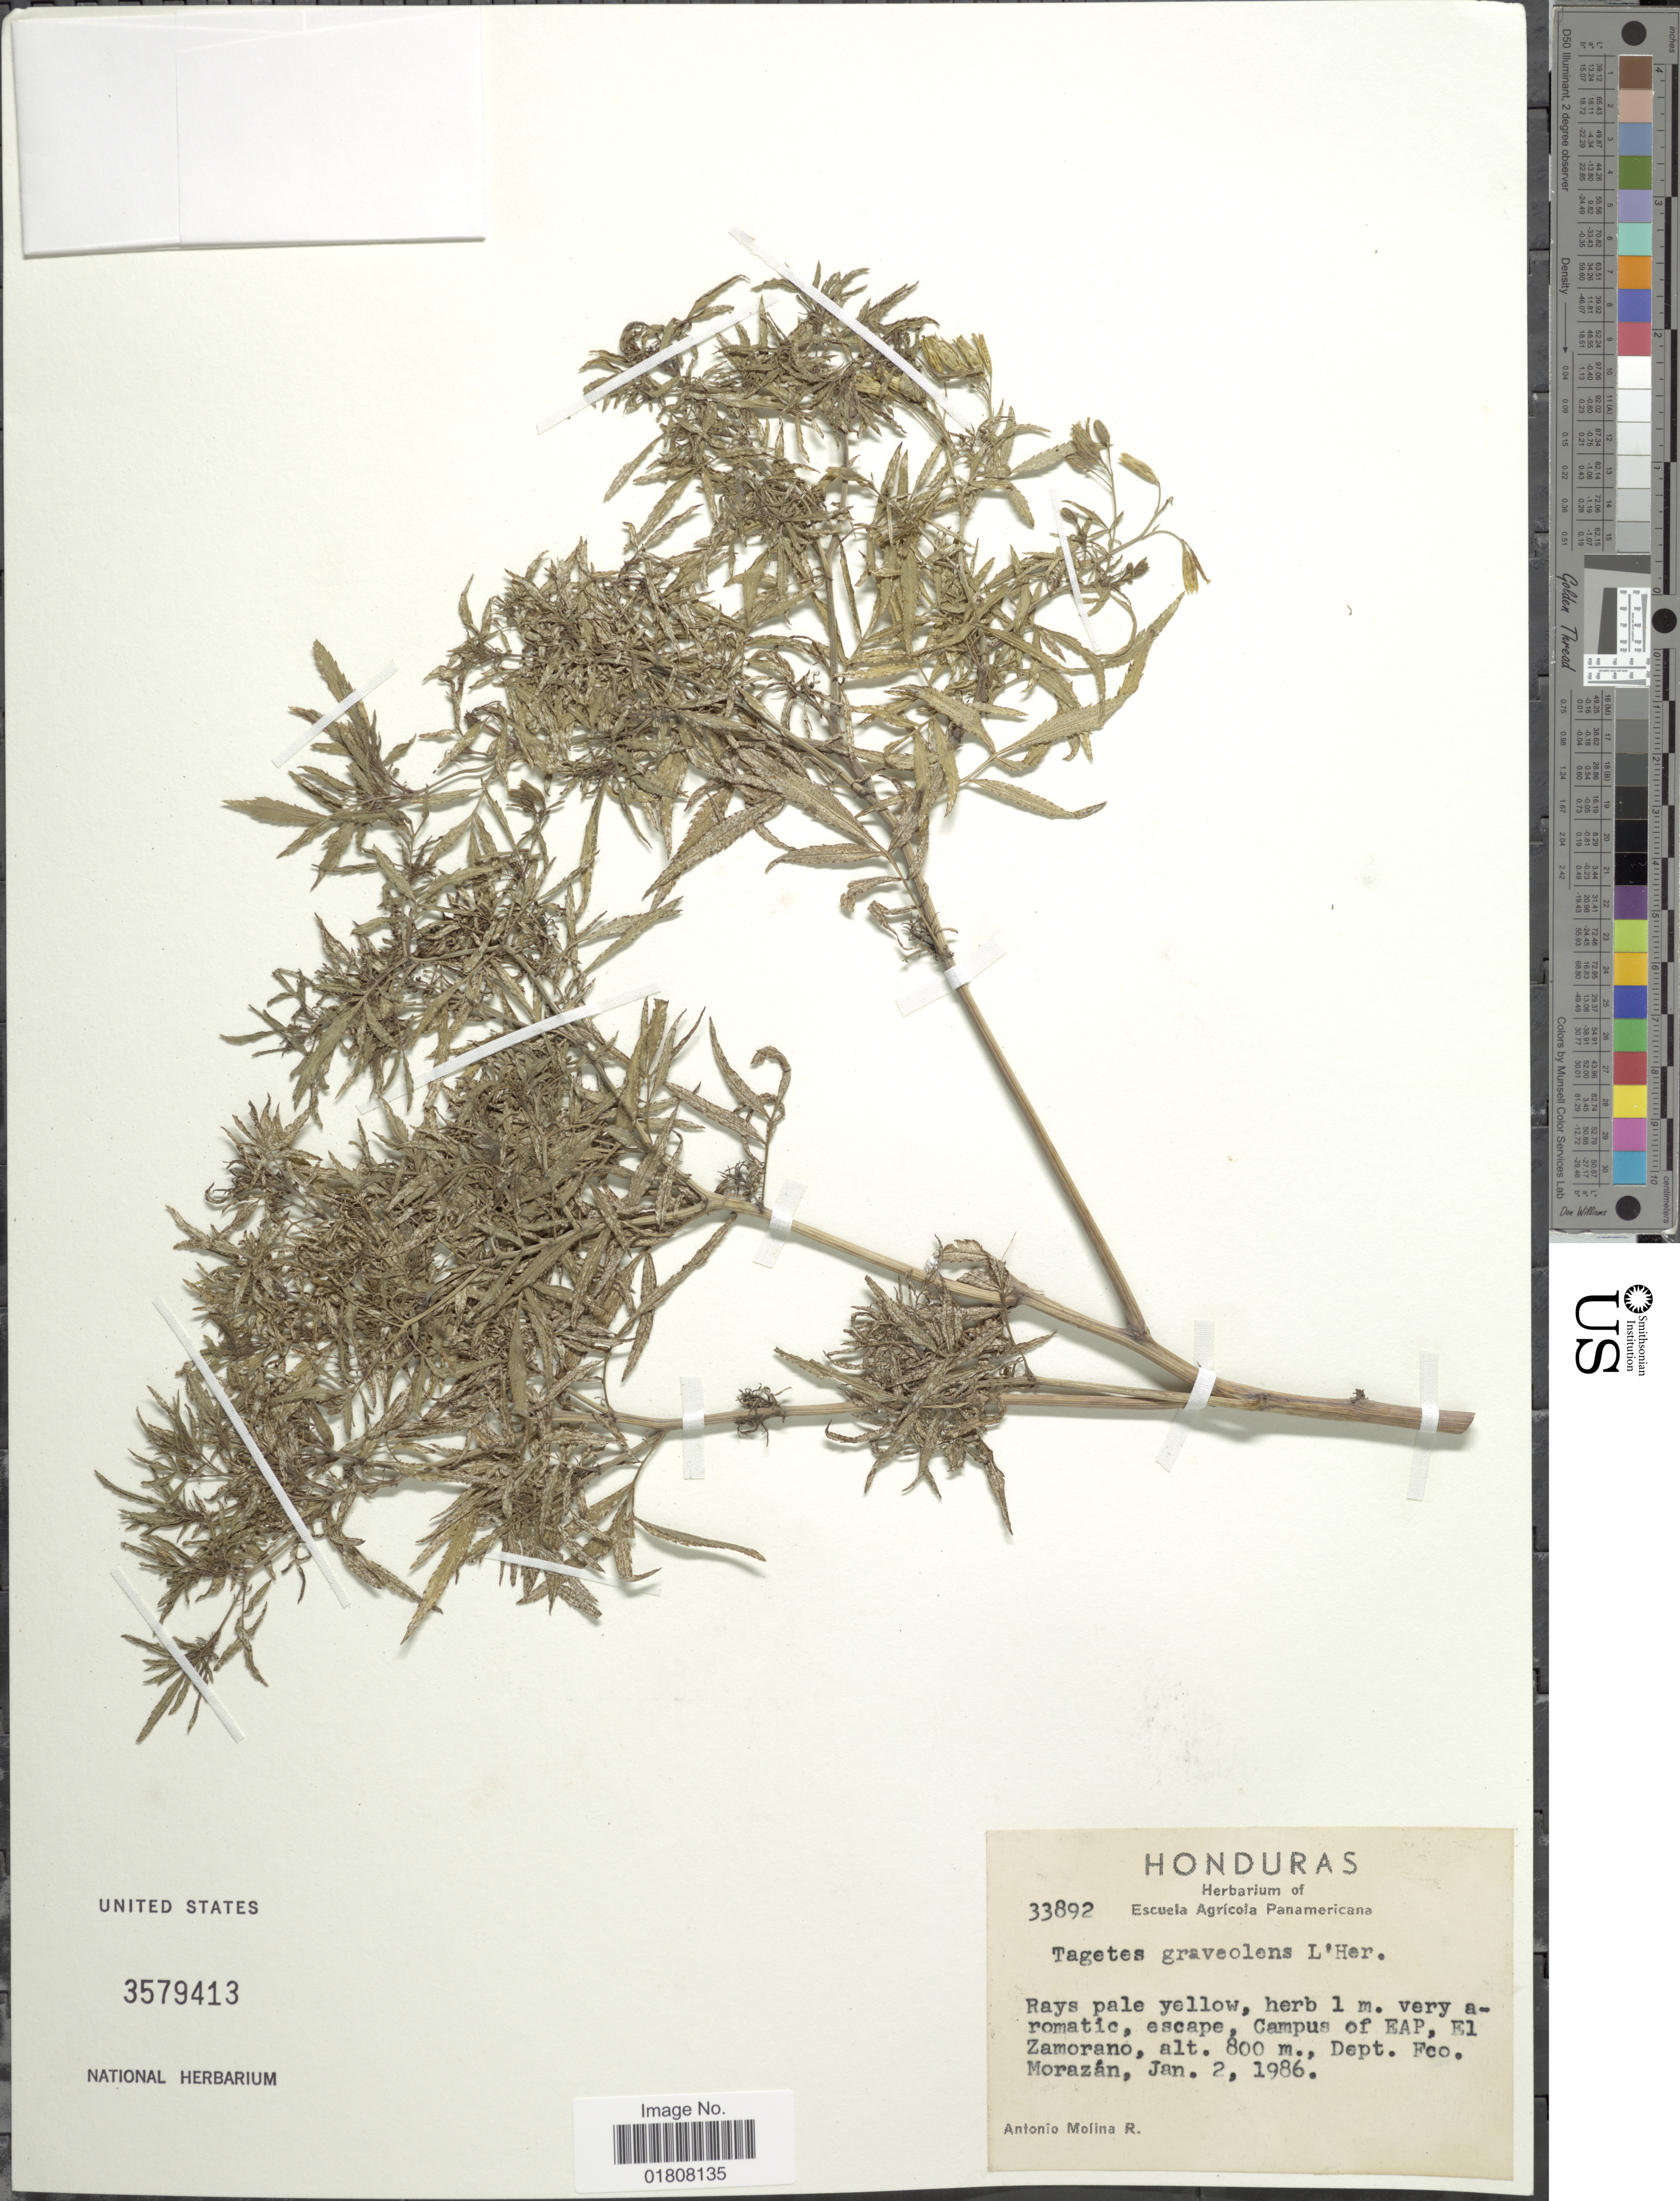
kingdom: Plantae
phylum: Tracheophyta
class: Magnoliopsida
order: Asterales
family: Asteraceae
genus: Tagetes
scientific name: Tagetes terniflora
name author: Kunth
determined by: Schiavinato, Dario J.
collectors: A. Molina R.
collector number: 33892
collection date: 1986-01-02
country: Honduras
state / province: Fco. Morazán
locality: Campus of EAP, E1 Zamorano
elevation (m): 800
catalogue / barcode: US 3579413